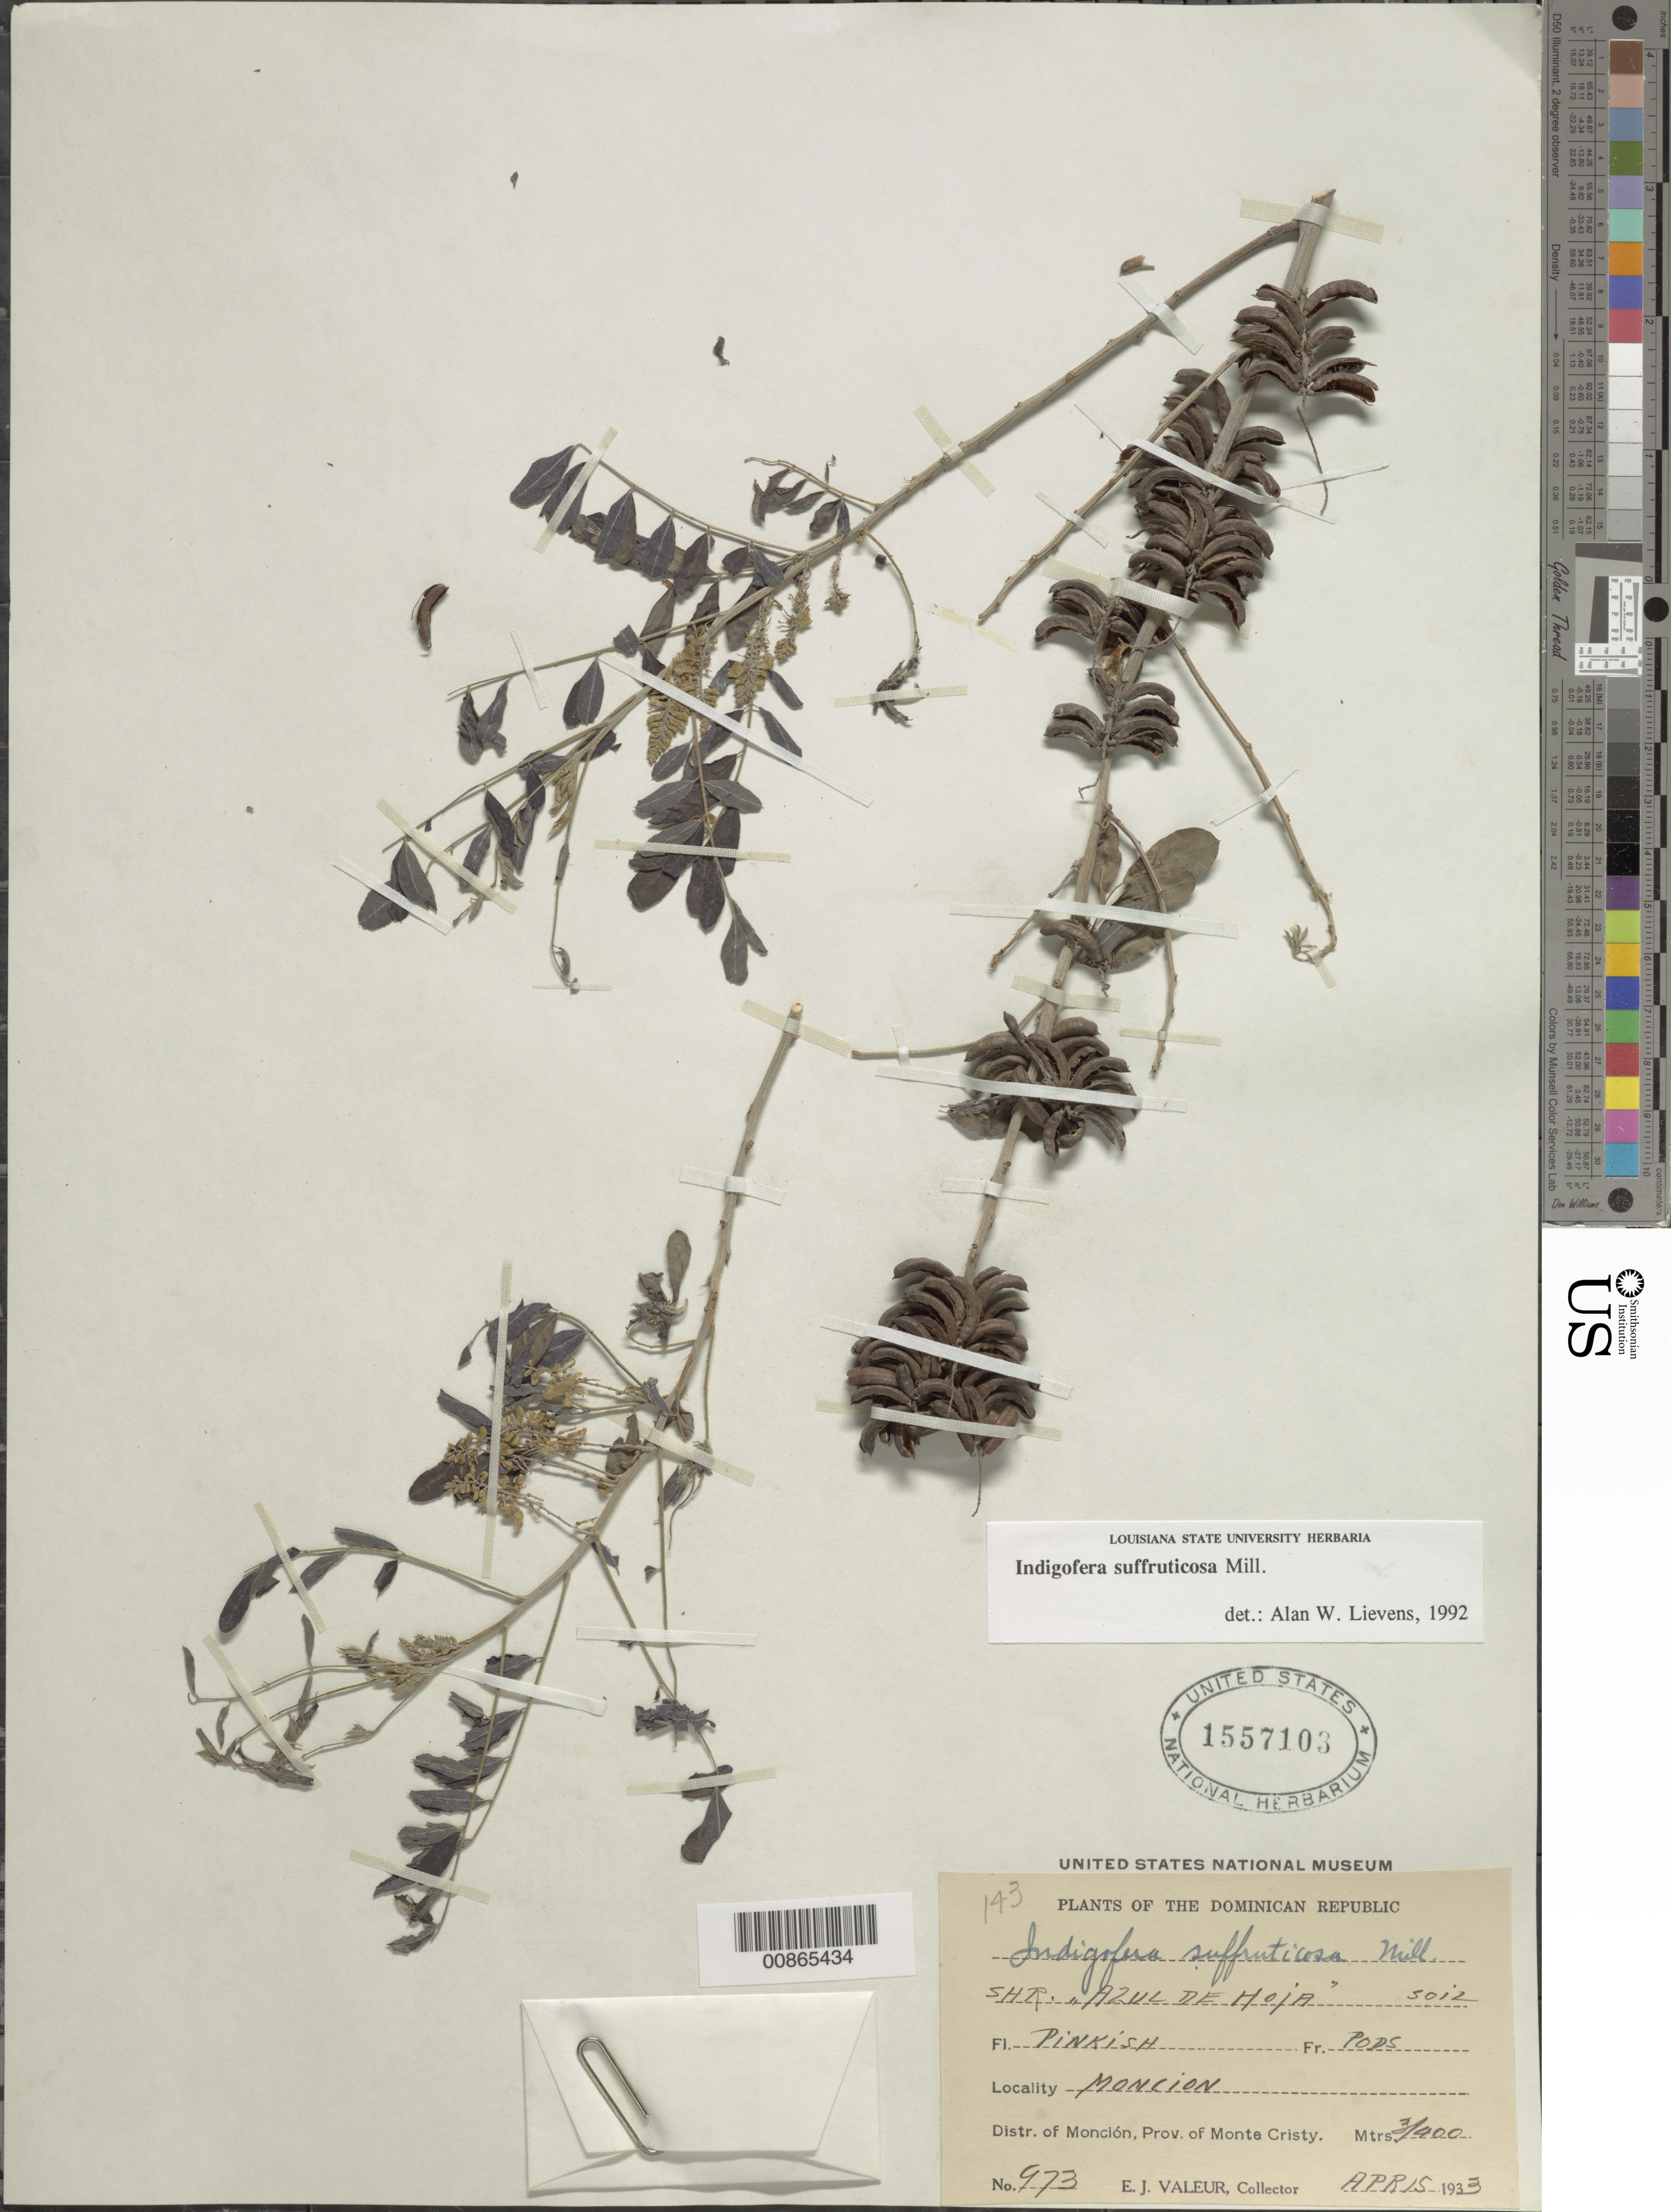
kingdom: Plantae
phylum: Tracheophyta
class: Magnoliopsida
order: Fabales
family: Fabaceae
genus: Indigofera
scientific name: Indigofera suffruticosa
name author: Mill.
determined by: Lievens, A. W., (LSU), Louisiana State University Herbarium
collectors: E. Valeur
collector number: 973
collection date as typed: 15 Apr 1933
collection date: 1933-04-15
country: Dominican Republic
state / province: Monte Cristi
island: Hispaniola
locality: Monción. District of Monción.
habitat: Soil.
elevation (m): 300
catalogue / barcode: US 1557103